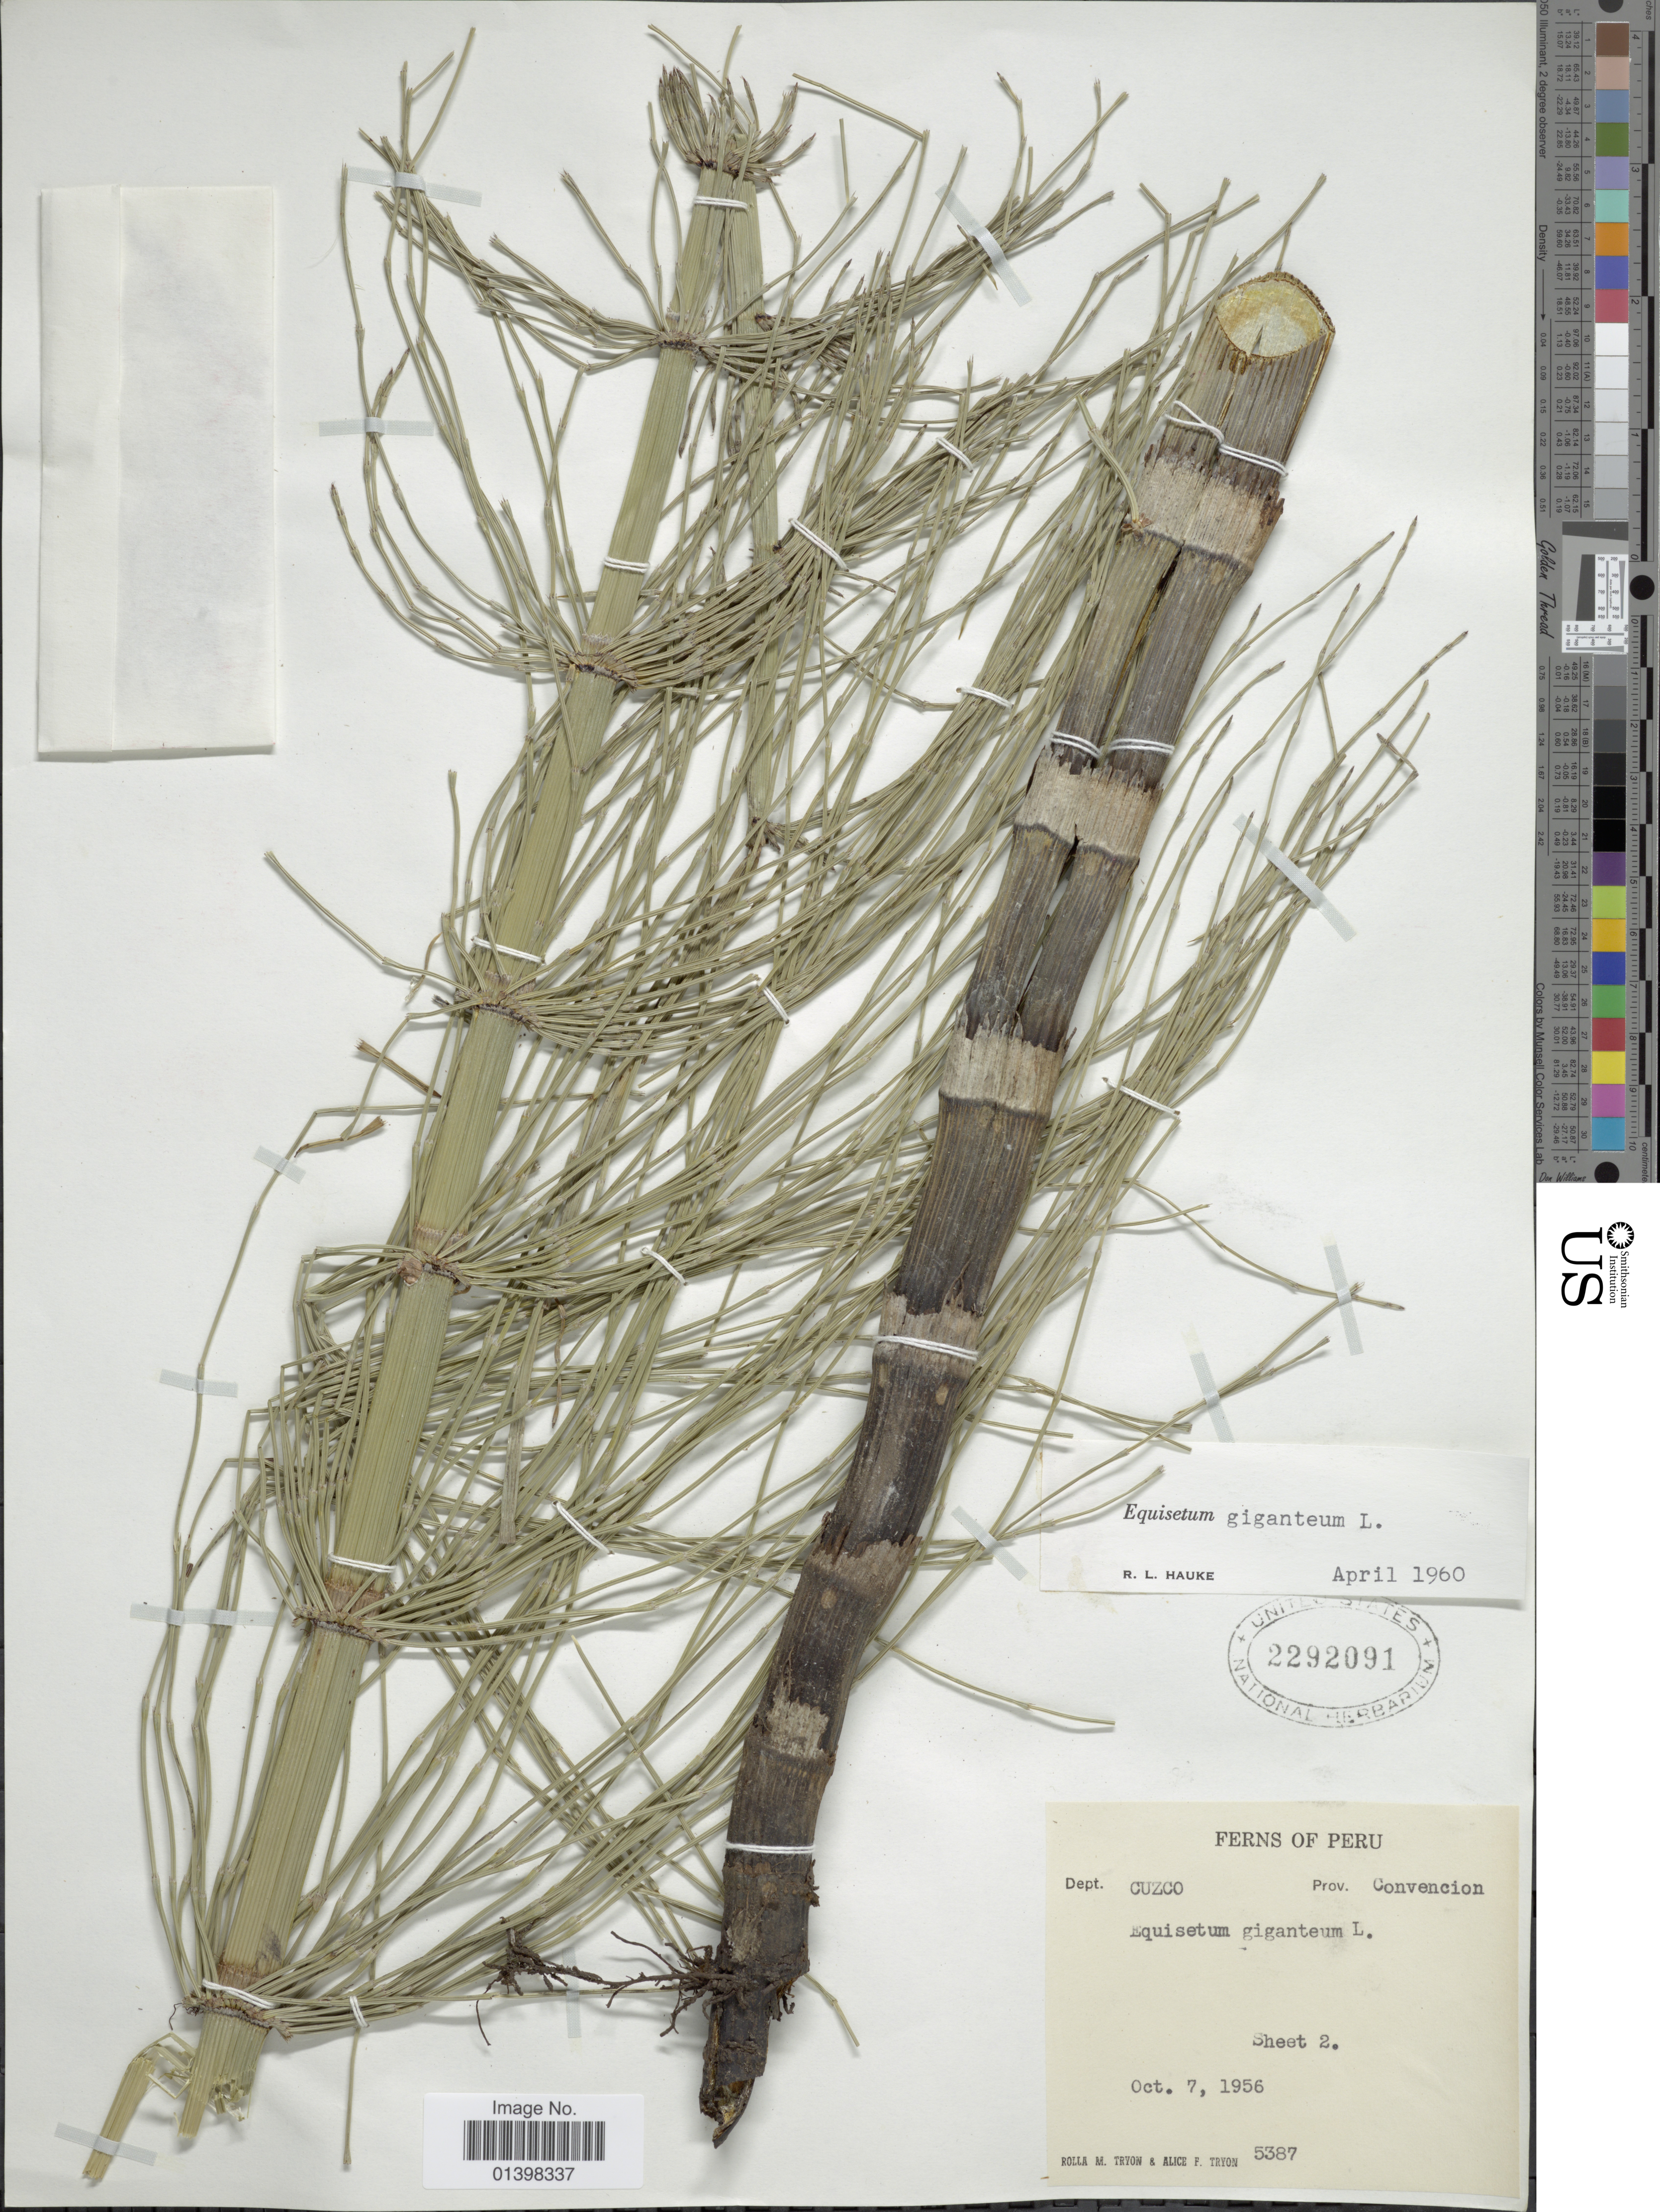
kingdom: Plantae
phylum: Tracheophyta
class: Polypodiopsida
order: Equisetales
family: Equisetaceae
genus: Equisetum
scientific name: Equisetum giganteum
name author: L.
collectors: R. M. Tryon & A. F. Tryon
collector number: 5387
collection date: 1956-10-07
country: Peru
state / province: Cusco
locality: Prov. Convencion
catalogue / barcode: US 2292091